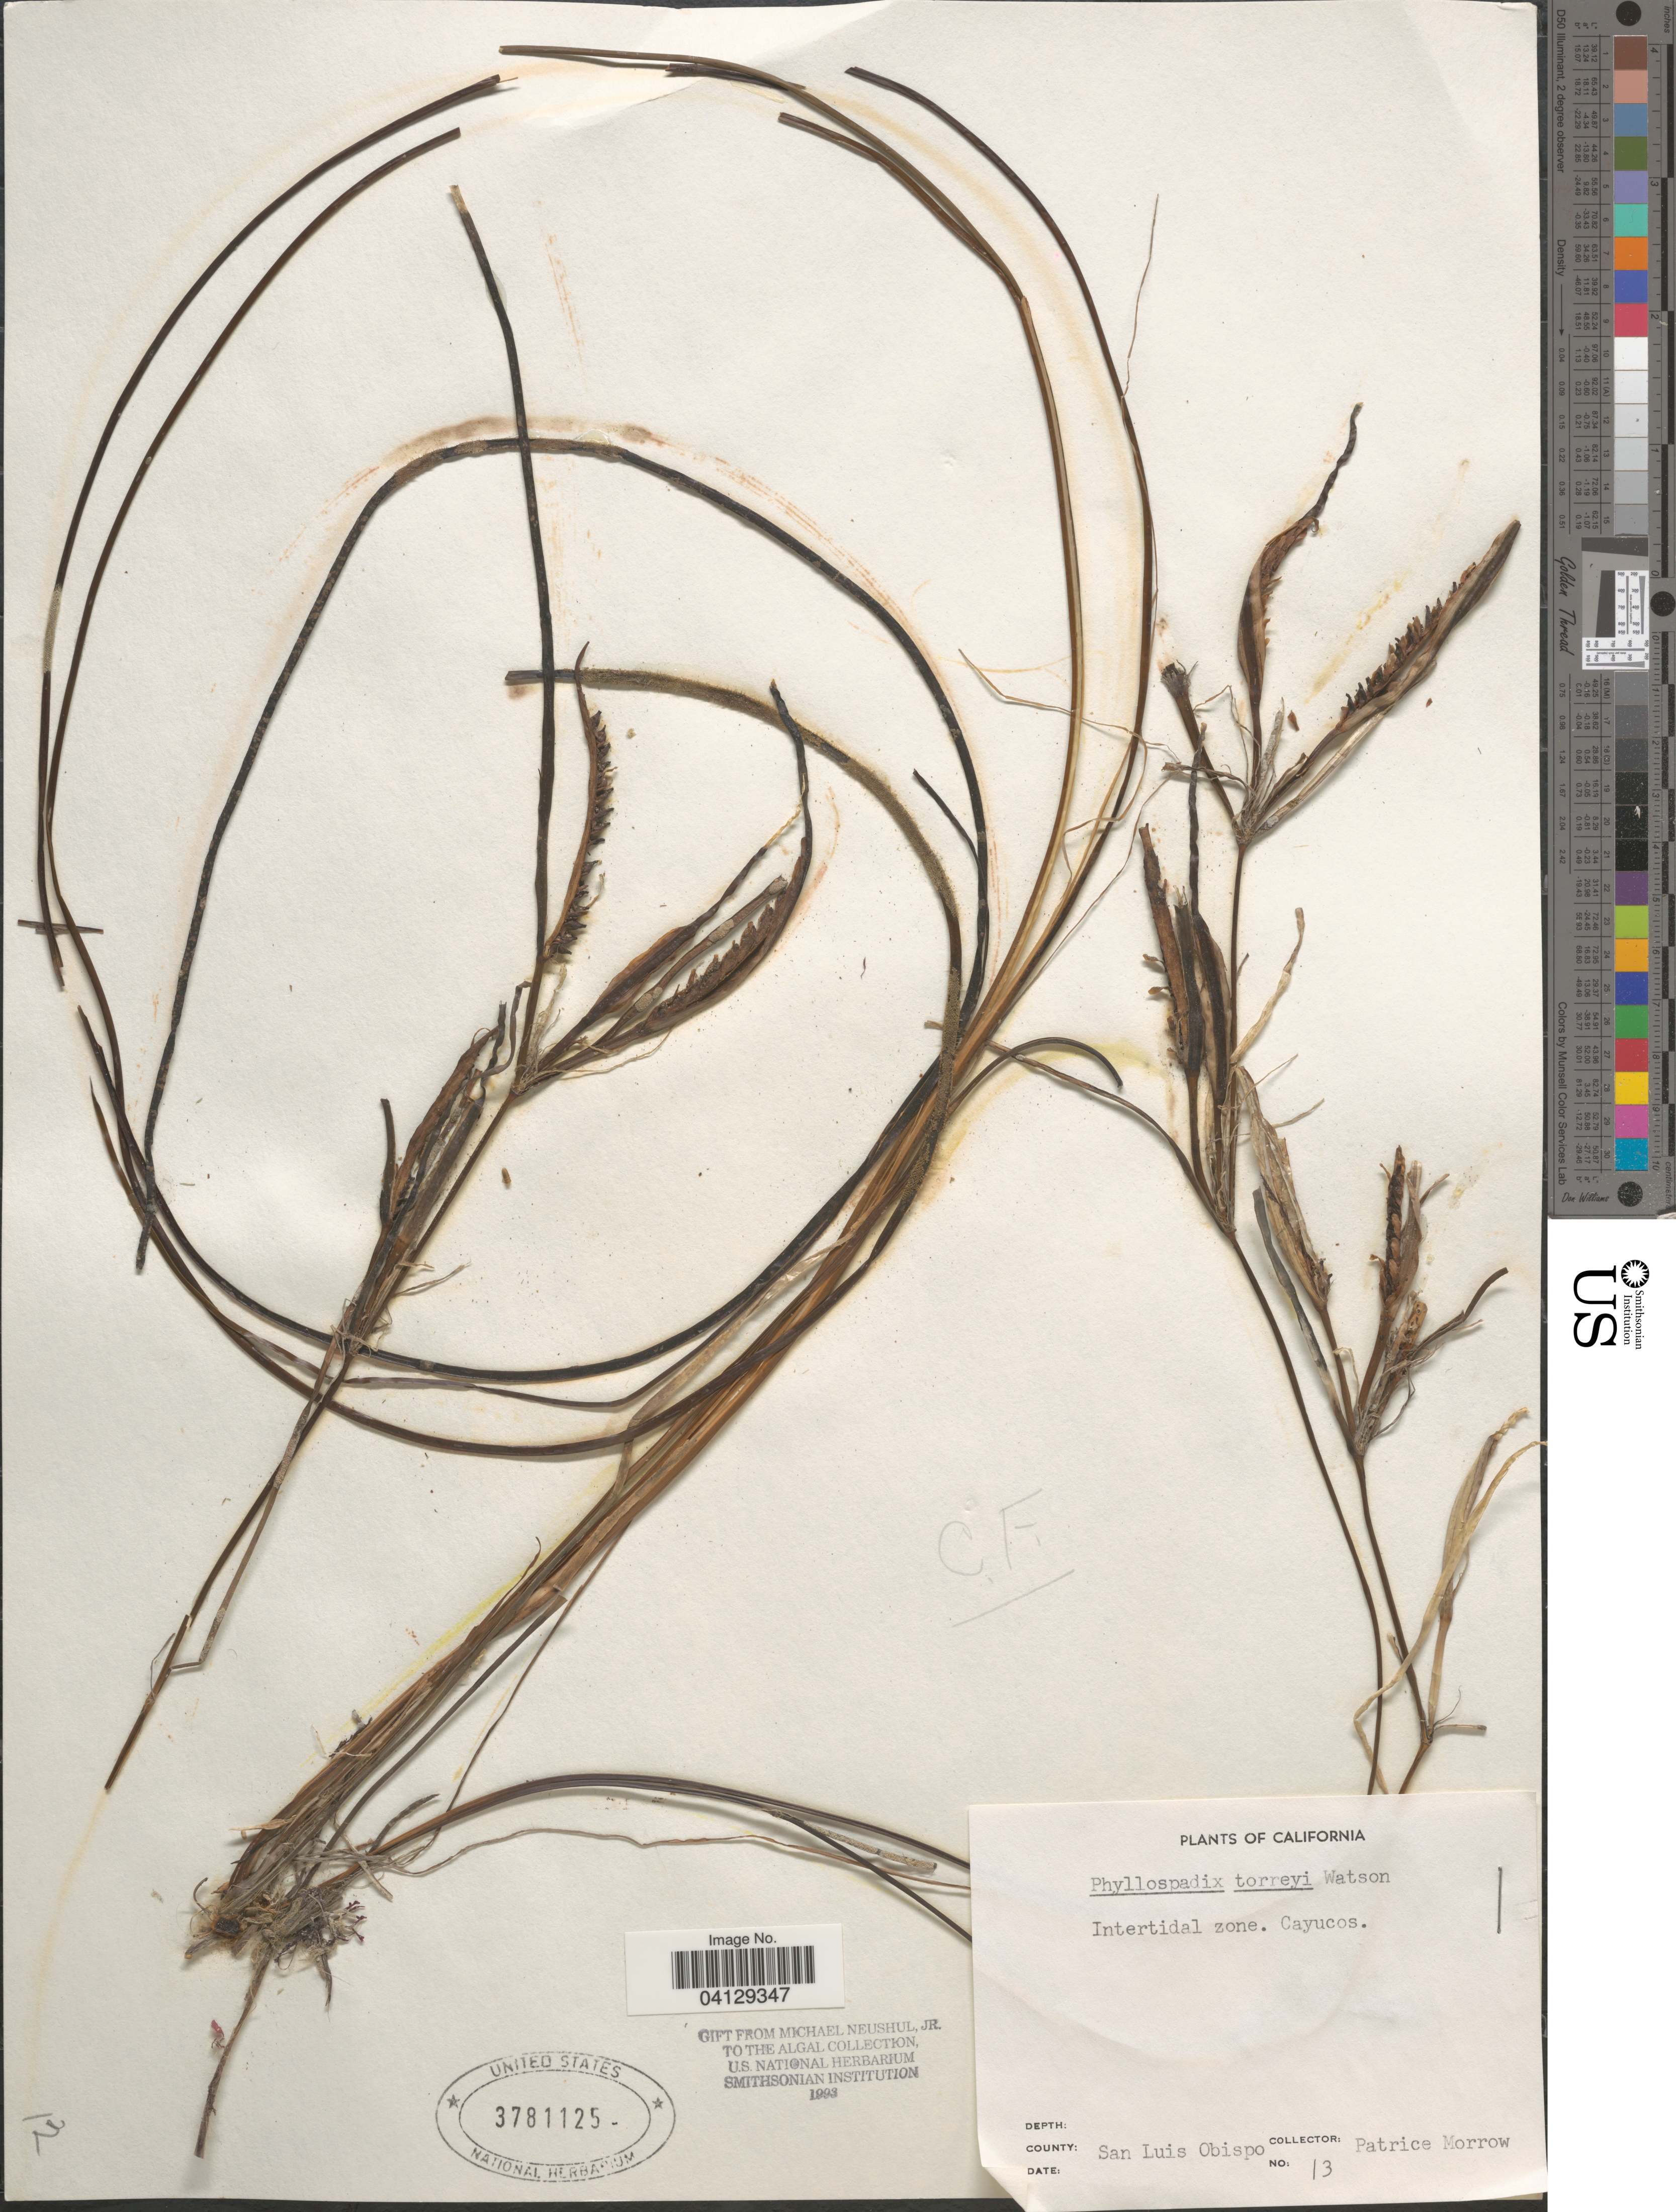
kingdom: Plantae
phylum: Tracheophyta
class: Liliopsida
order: Alismatales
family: Zosteraceae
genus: Phyllospadix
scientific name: Phyllospadix torreyi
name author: S. Watson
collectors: P. Morrow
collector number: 13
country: United States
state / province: California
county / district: San Luis Obispo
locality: Cayucos. County: San Luis Obispo.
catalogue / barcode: US 3781125